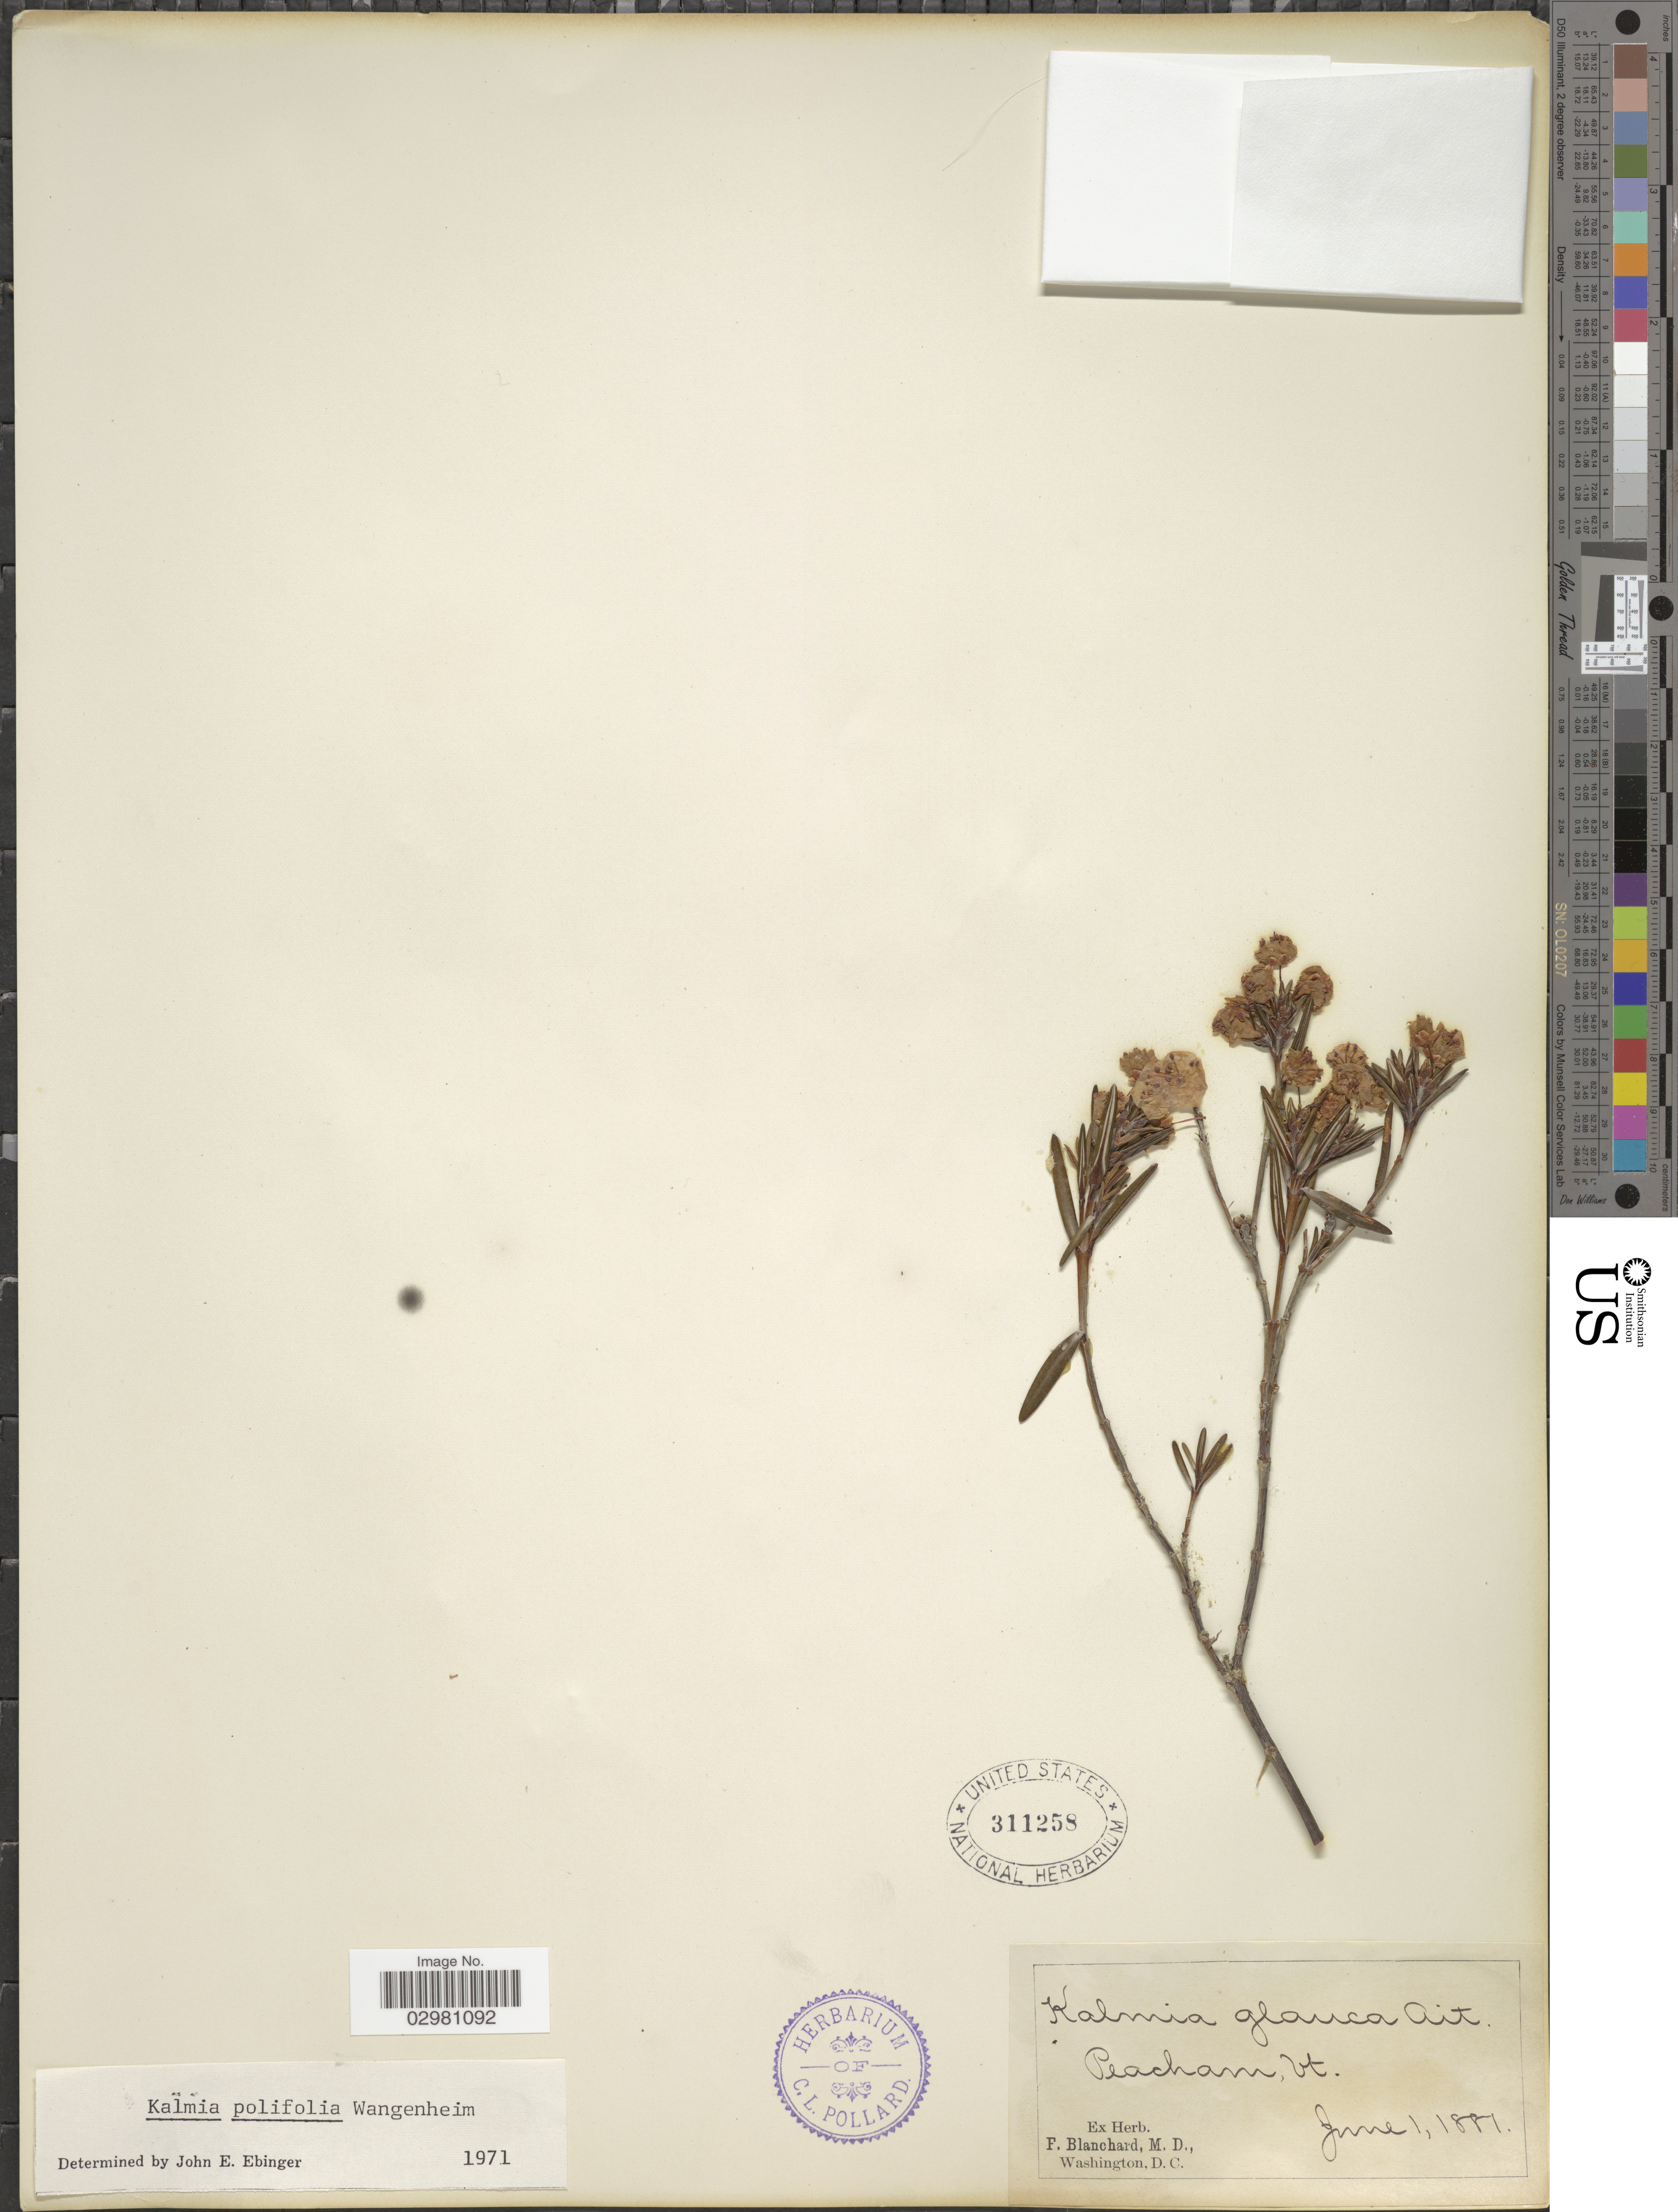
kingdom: Plantae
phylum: Tracheophyta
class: Magnoliopsida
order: Ericales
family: Ericaceae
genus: Kalmia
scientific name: Kalmia polifolia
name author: Wangenh.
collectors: ex herb. F. Blanchard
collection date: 1881-06-01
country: United States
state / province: Vermont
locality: Peacham, Vt.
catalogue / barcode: US 311258